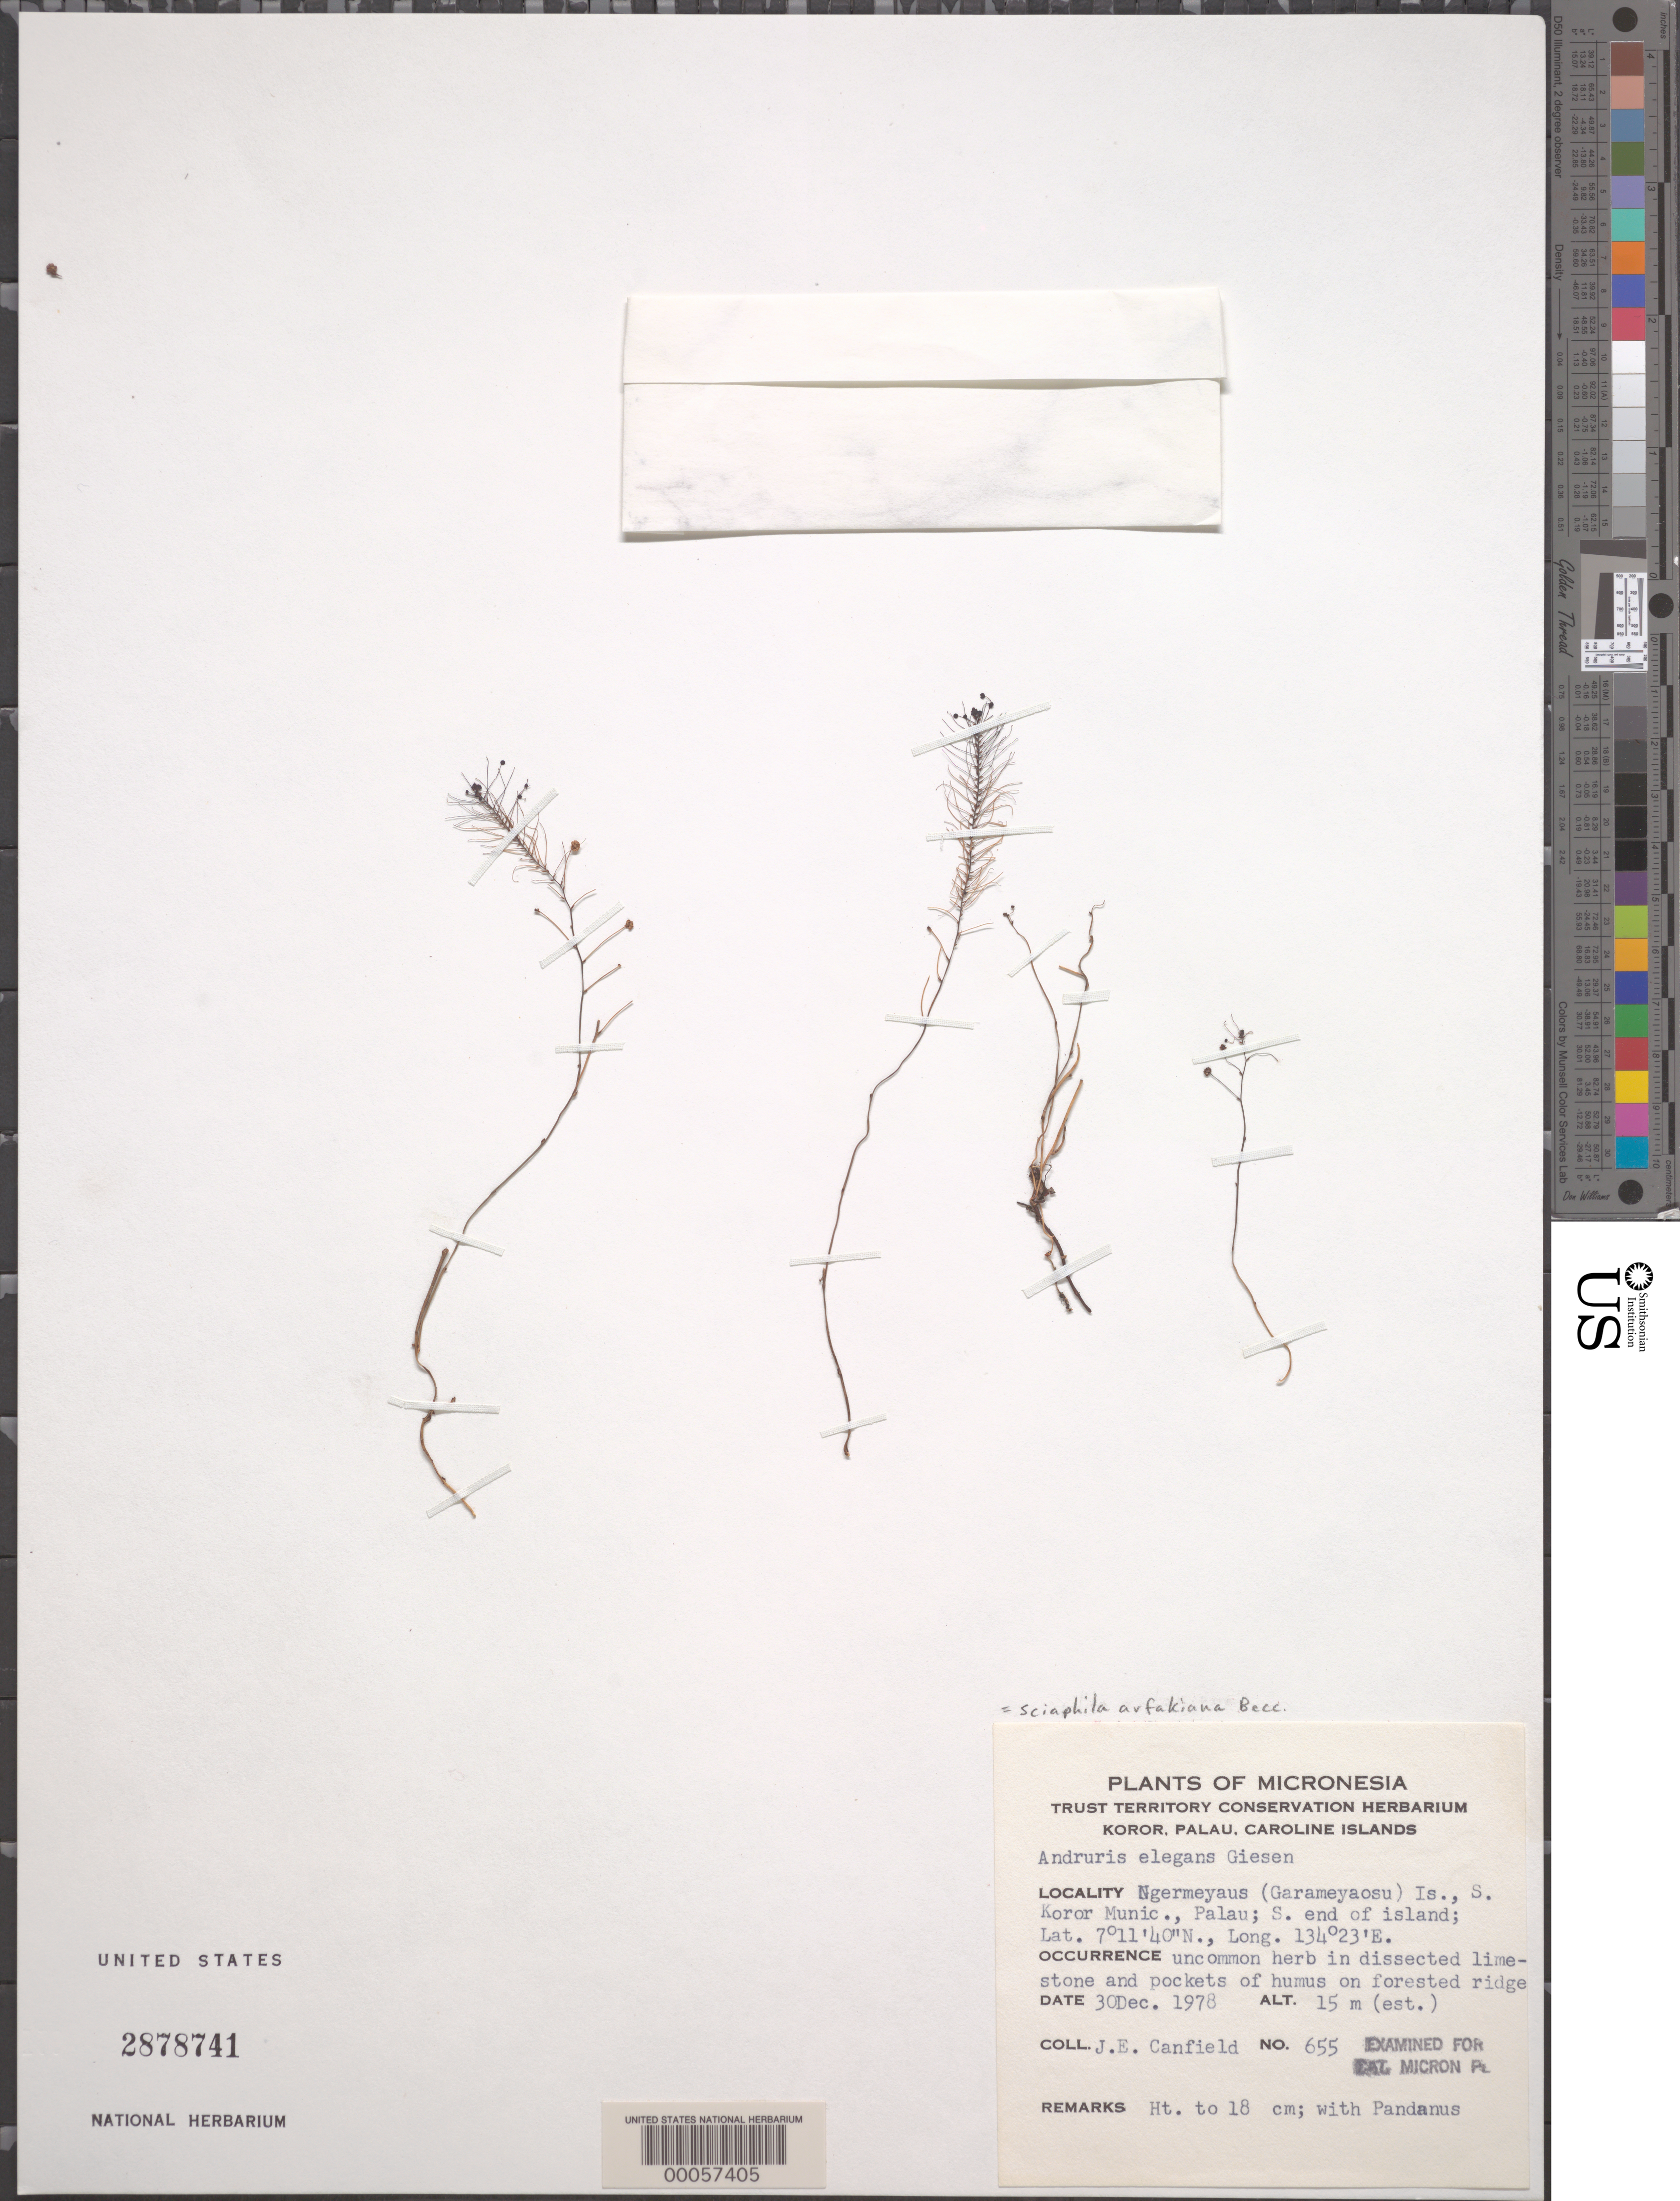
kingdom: Plantae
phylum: Tracheophyta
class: Liliopsida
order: Pandanales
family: Triuridaceae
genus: Sciaphila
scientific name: Sciaphila arfakiana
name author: Becc.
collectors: J. E. Canfield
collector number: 655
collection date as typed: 30 Dec 1978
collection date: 1978-12-30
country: Palau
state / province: Koror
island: Oreor (Koror)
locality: S koror mun., s end of island, (ngermeyaus is.) [= ngermeaus i.?]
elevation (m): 15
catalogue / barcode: US 2878741